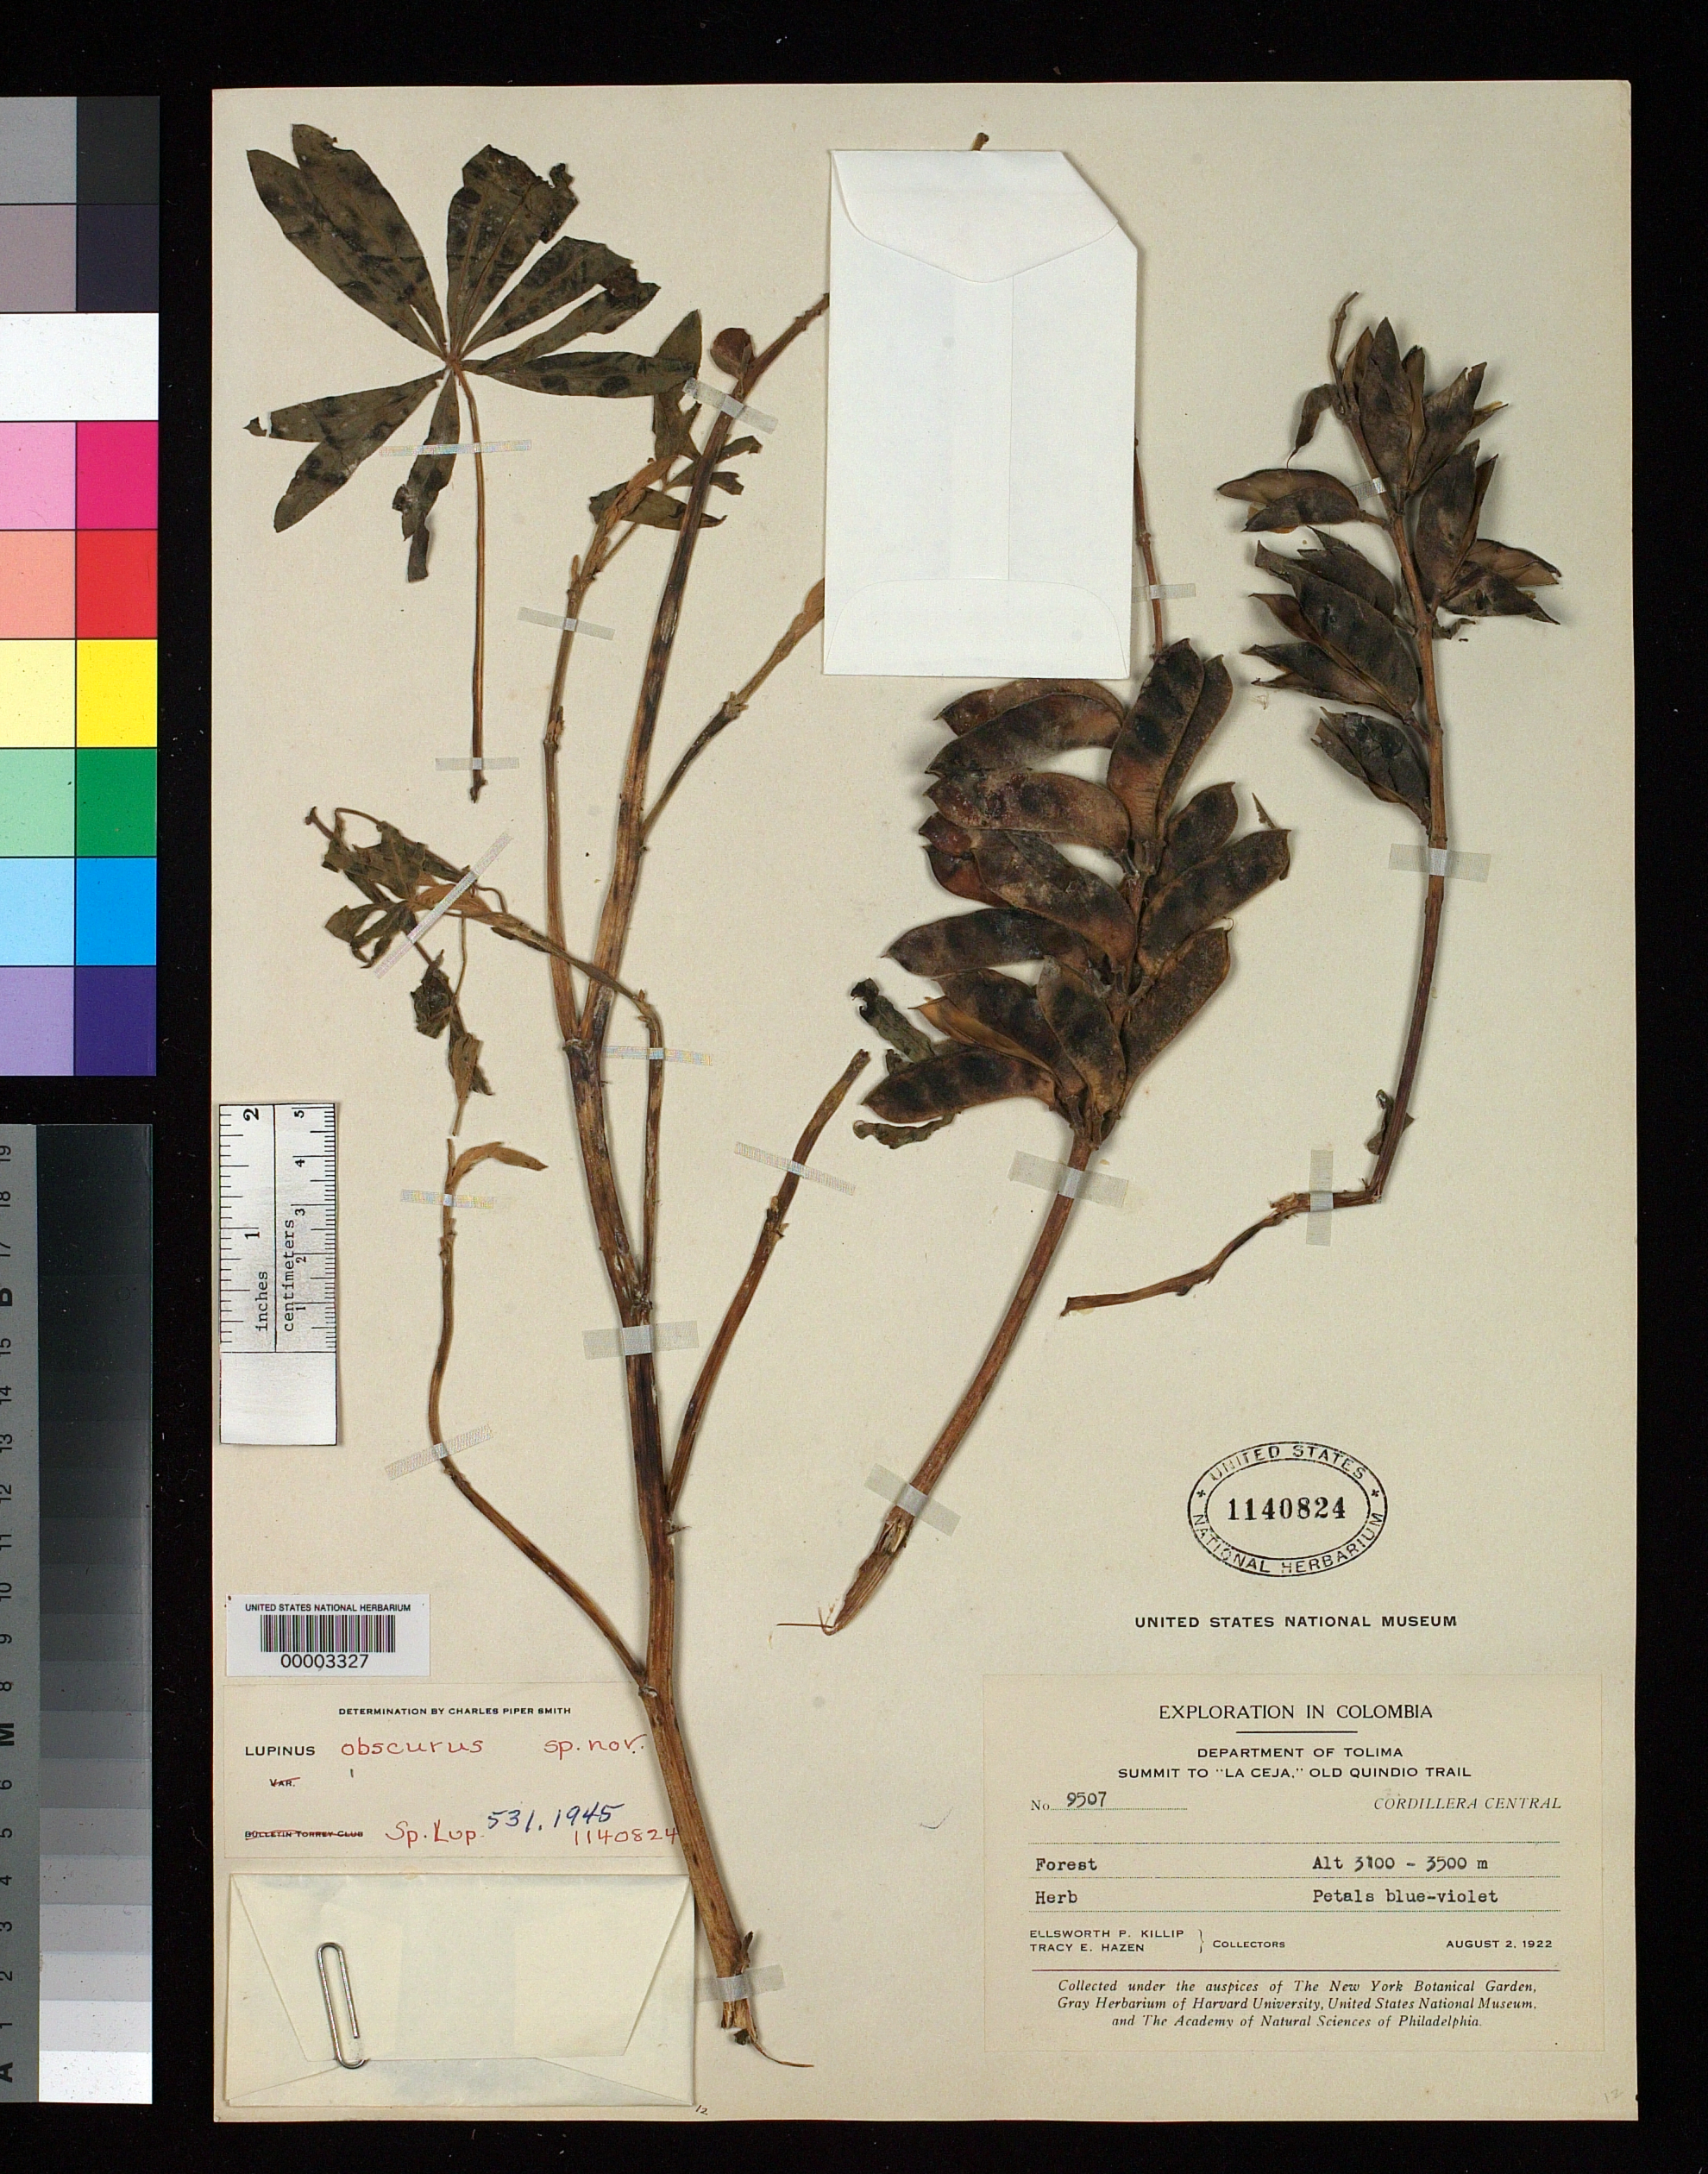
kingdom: Plantae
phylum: Tracheophyta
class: Magnoliopsida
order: Fabales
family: Fabaceae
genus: Lupinus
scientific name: Lupinus obscurus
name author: C.P. Sm.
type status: Holotype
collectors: E. P. Killip & T. E. Hazen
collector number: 9507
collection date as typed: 02 Aug 1922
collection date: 1922-08-02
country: Colombia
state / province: Tolima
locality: Summit "La Ceja", old Quindo Trail.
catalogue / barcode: US 1149824